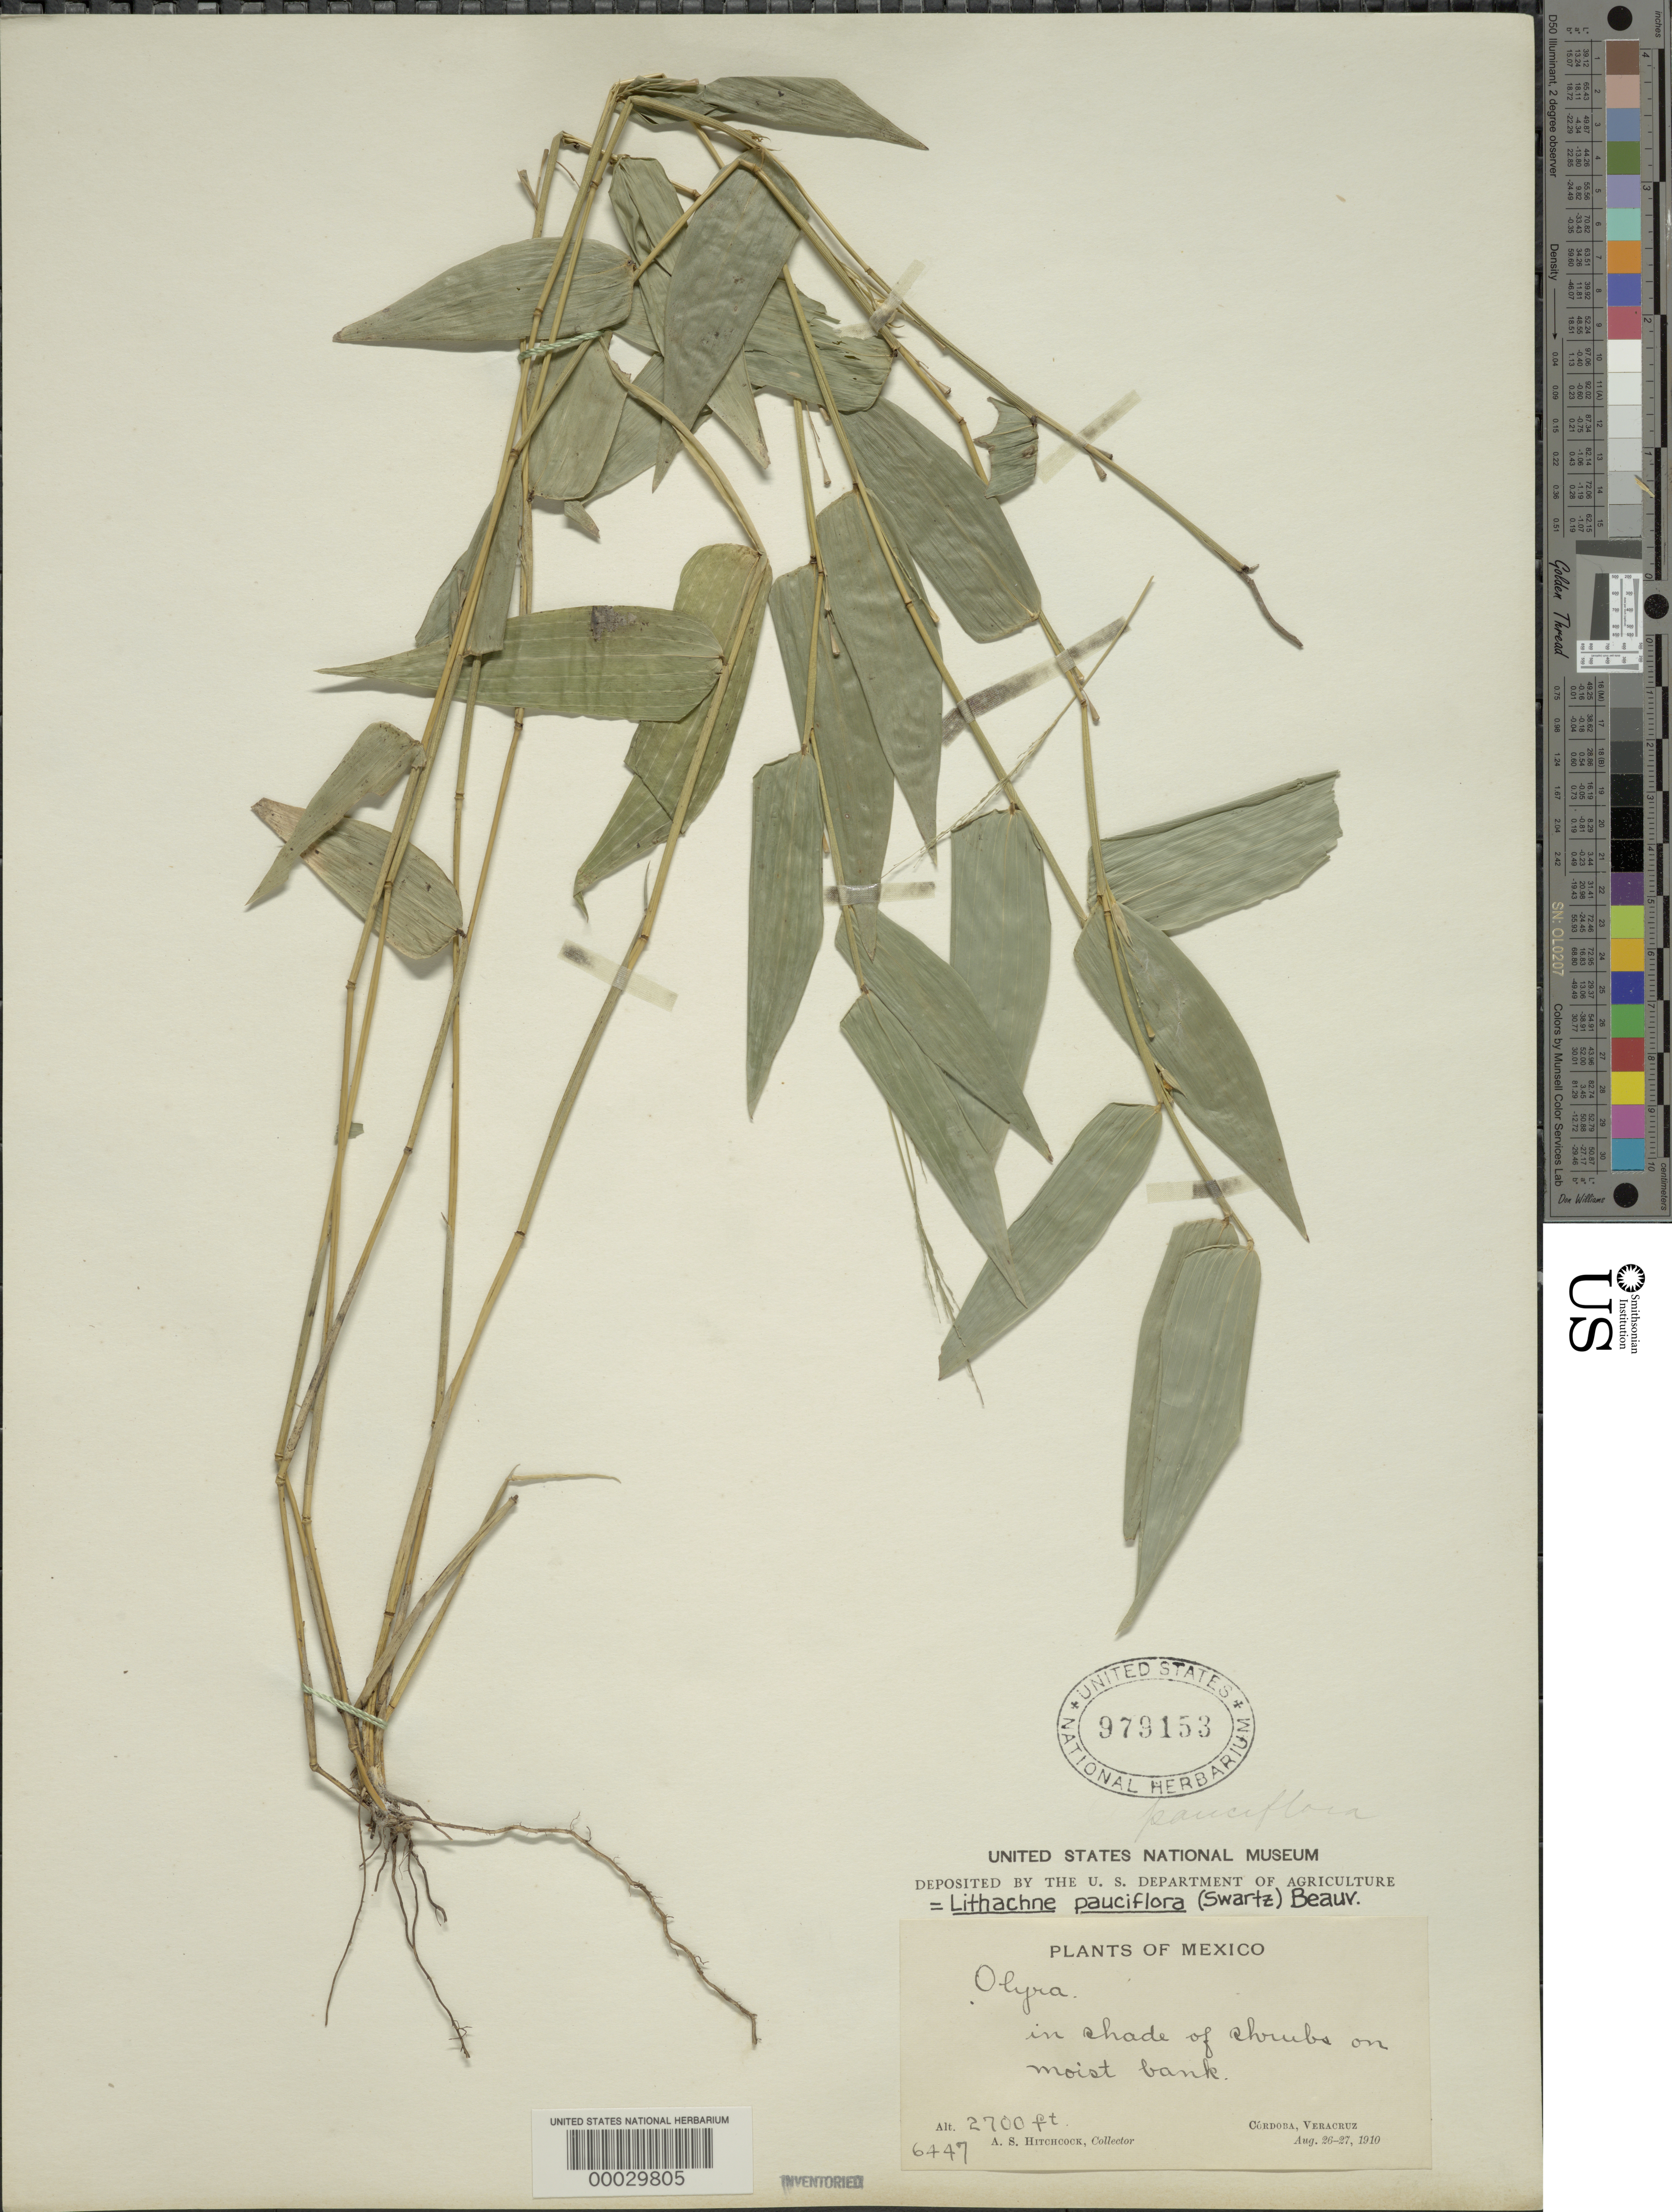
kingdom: Plantae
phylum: Tracheophyta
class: Liliopsida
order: Poales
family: Poaceae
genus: Lithachne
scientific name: Lithachne pauciflora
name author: (Sw.) P. Beauv.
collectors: A. S. Hitchcock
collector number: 6447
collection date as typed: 26 Aug 1910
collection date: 1910-08-26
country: Mexico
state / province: Veracruz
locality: Córdoba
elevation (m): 824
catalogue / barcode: US 979153